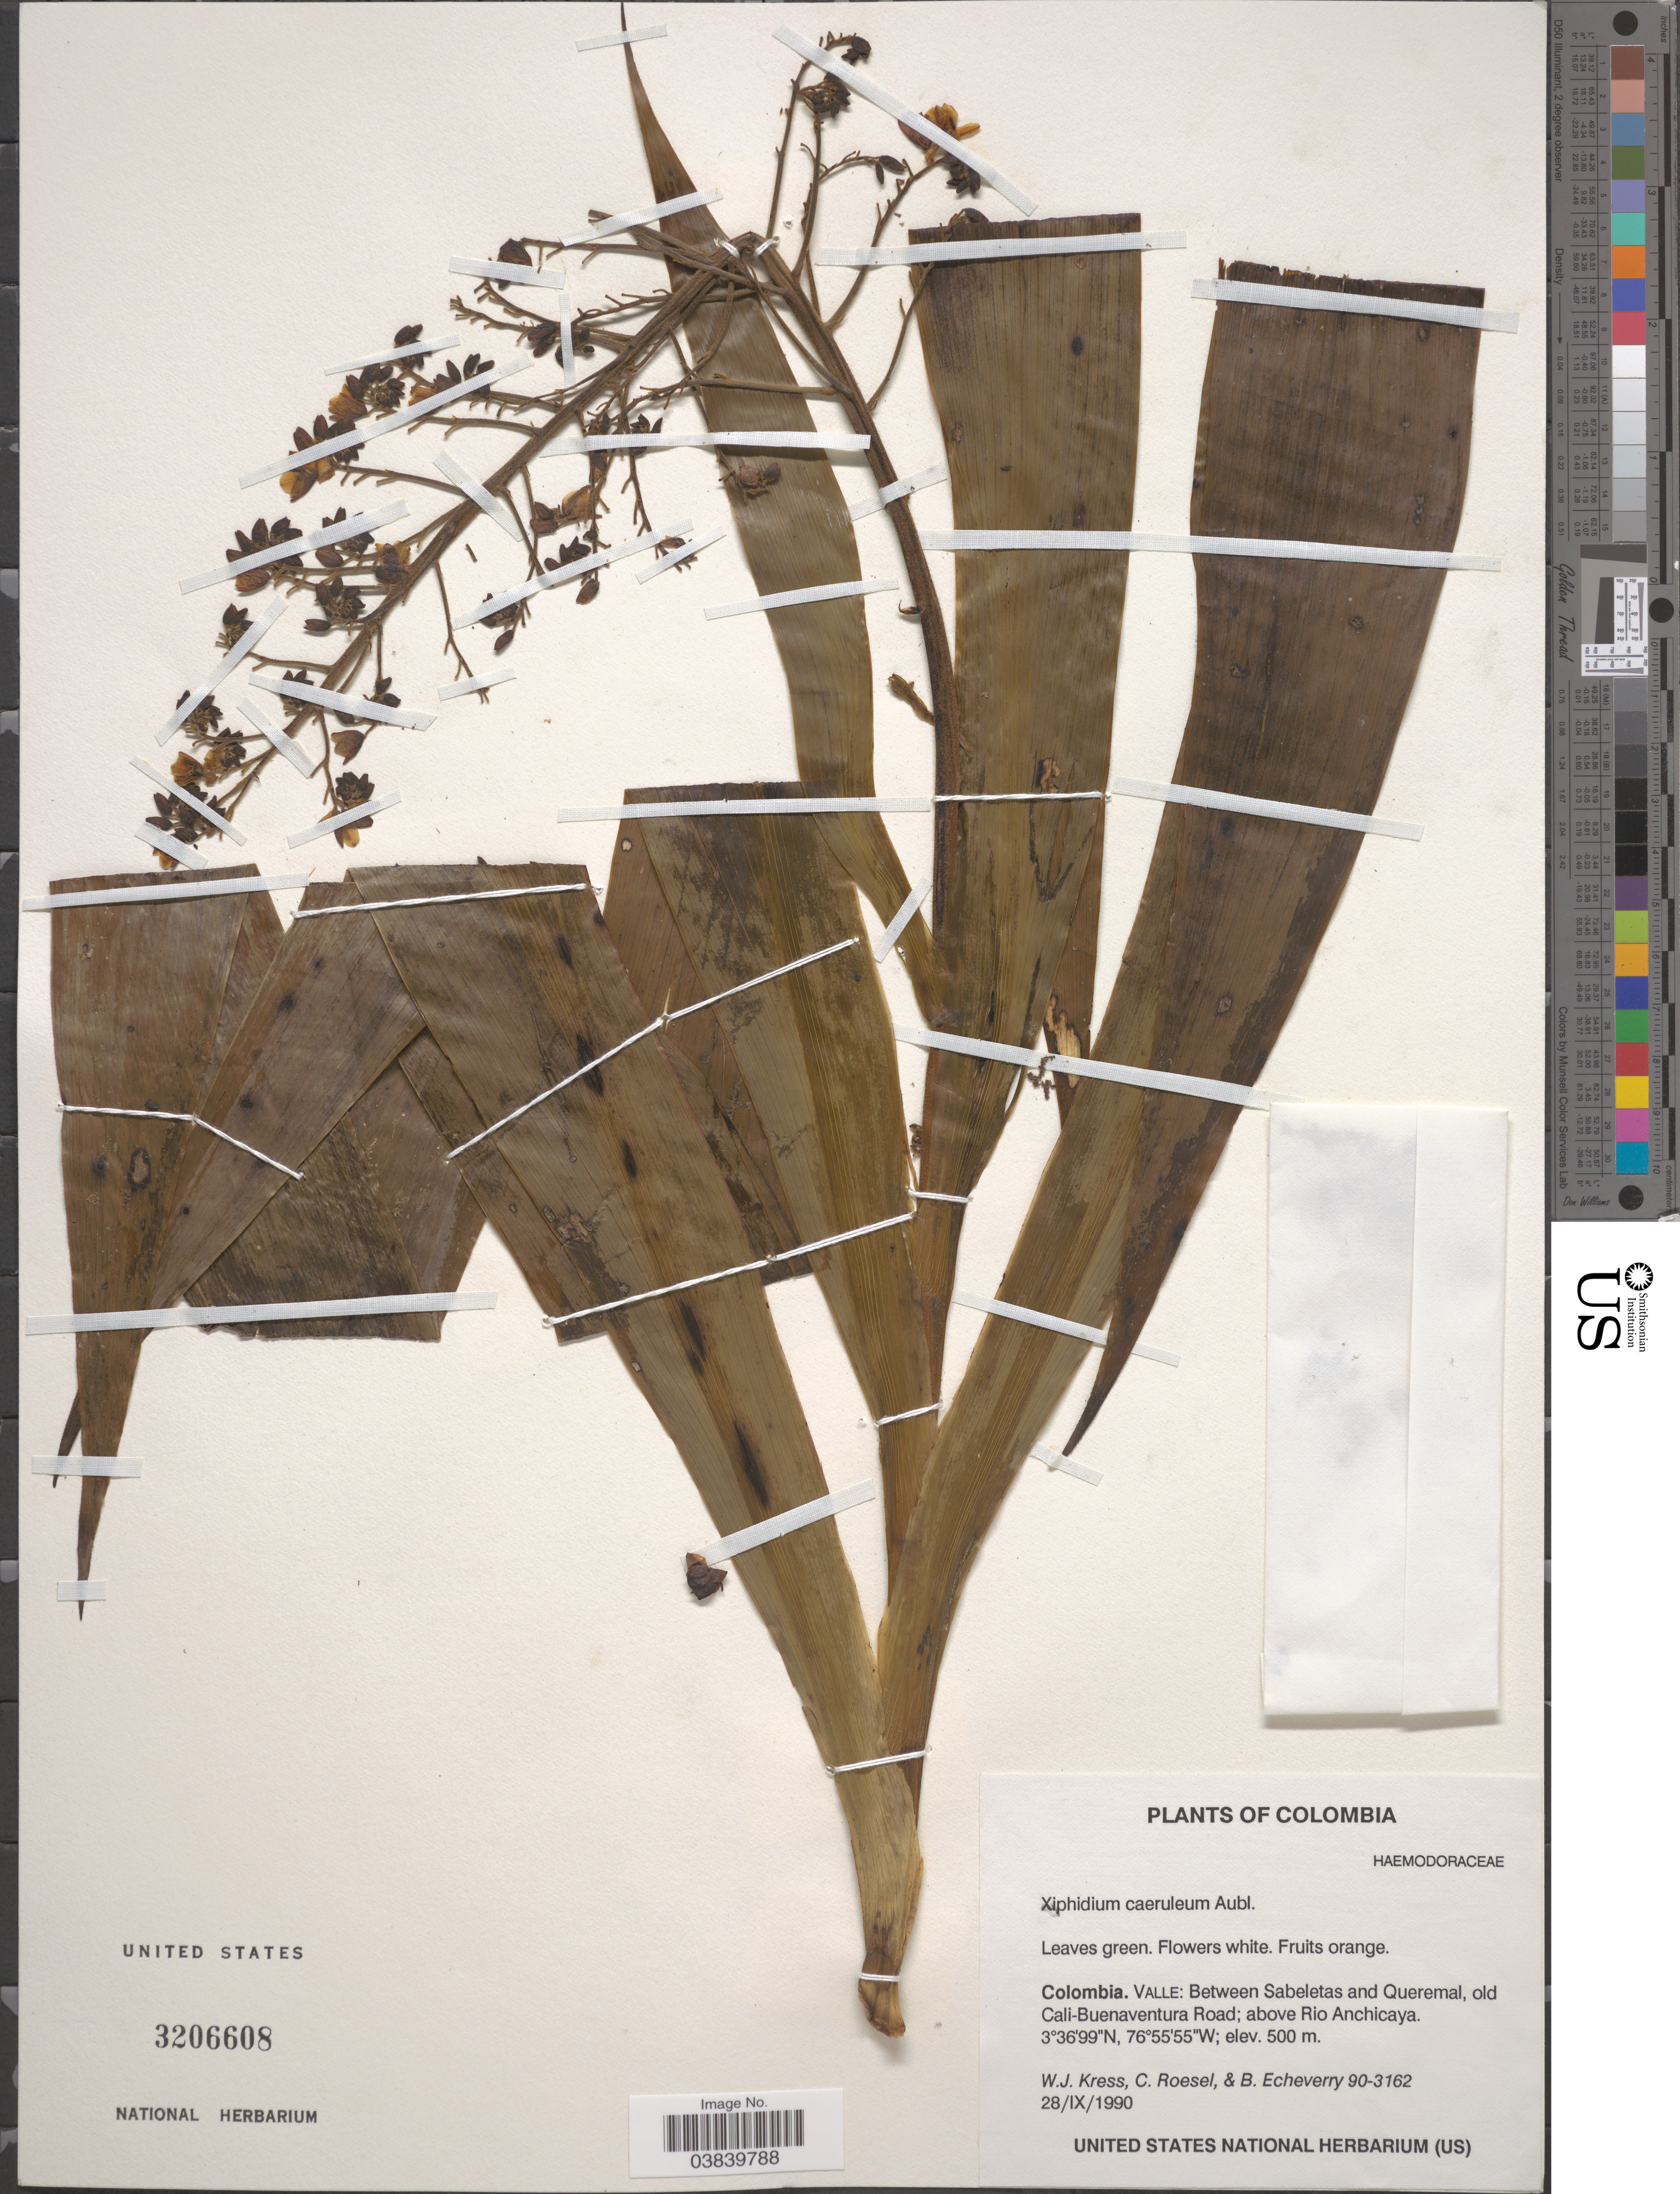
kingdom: Plantae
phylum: Tracheophyta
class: Liliopsida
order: Commelinales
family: Haemodoraceae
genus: Xiphidium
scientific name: Xiphidium caeruleum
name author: Aubl.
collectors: W. J. Kress, C. S. Roesel & B. Echeverry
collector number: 90-3162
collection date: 1990-09-28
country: Colombia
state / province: Valle del Cauca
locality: Valle: Between Sabeletas and Queremal, old Cali-Buenaventura Road; above Rio Anchicaya.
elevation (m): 500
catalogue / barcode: US 3206608